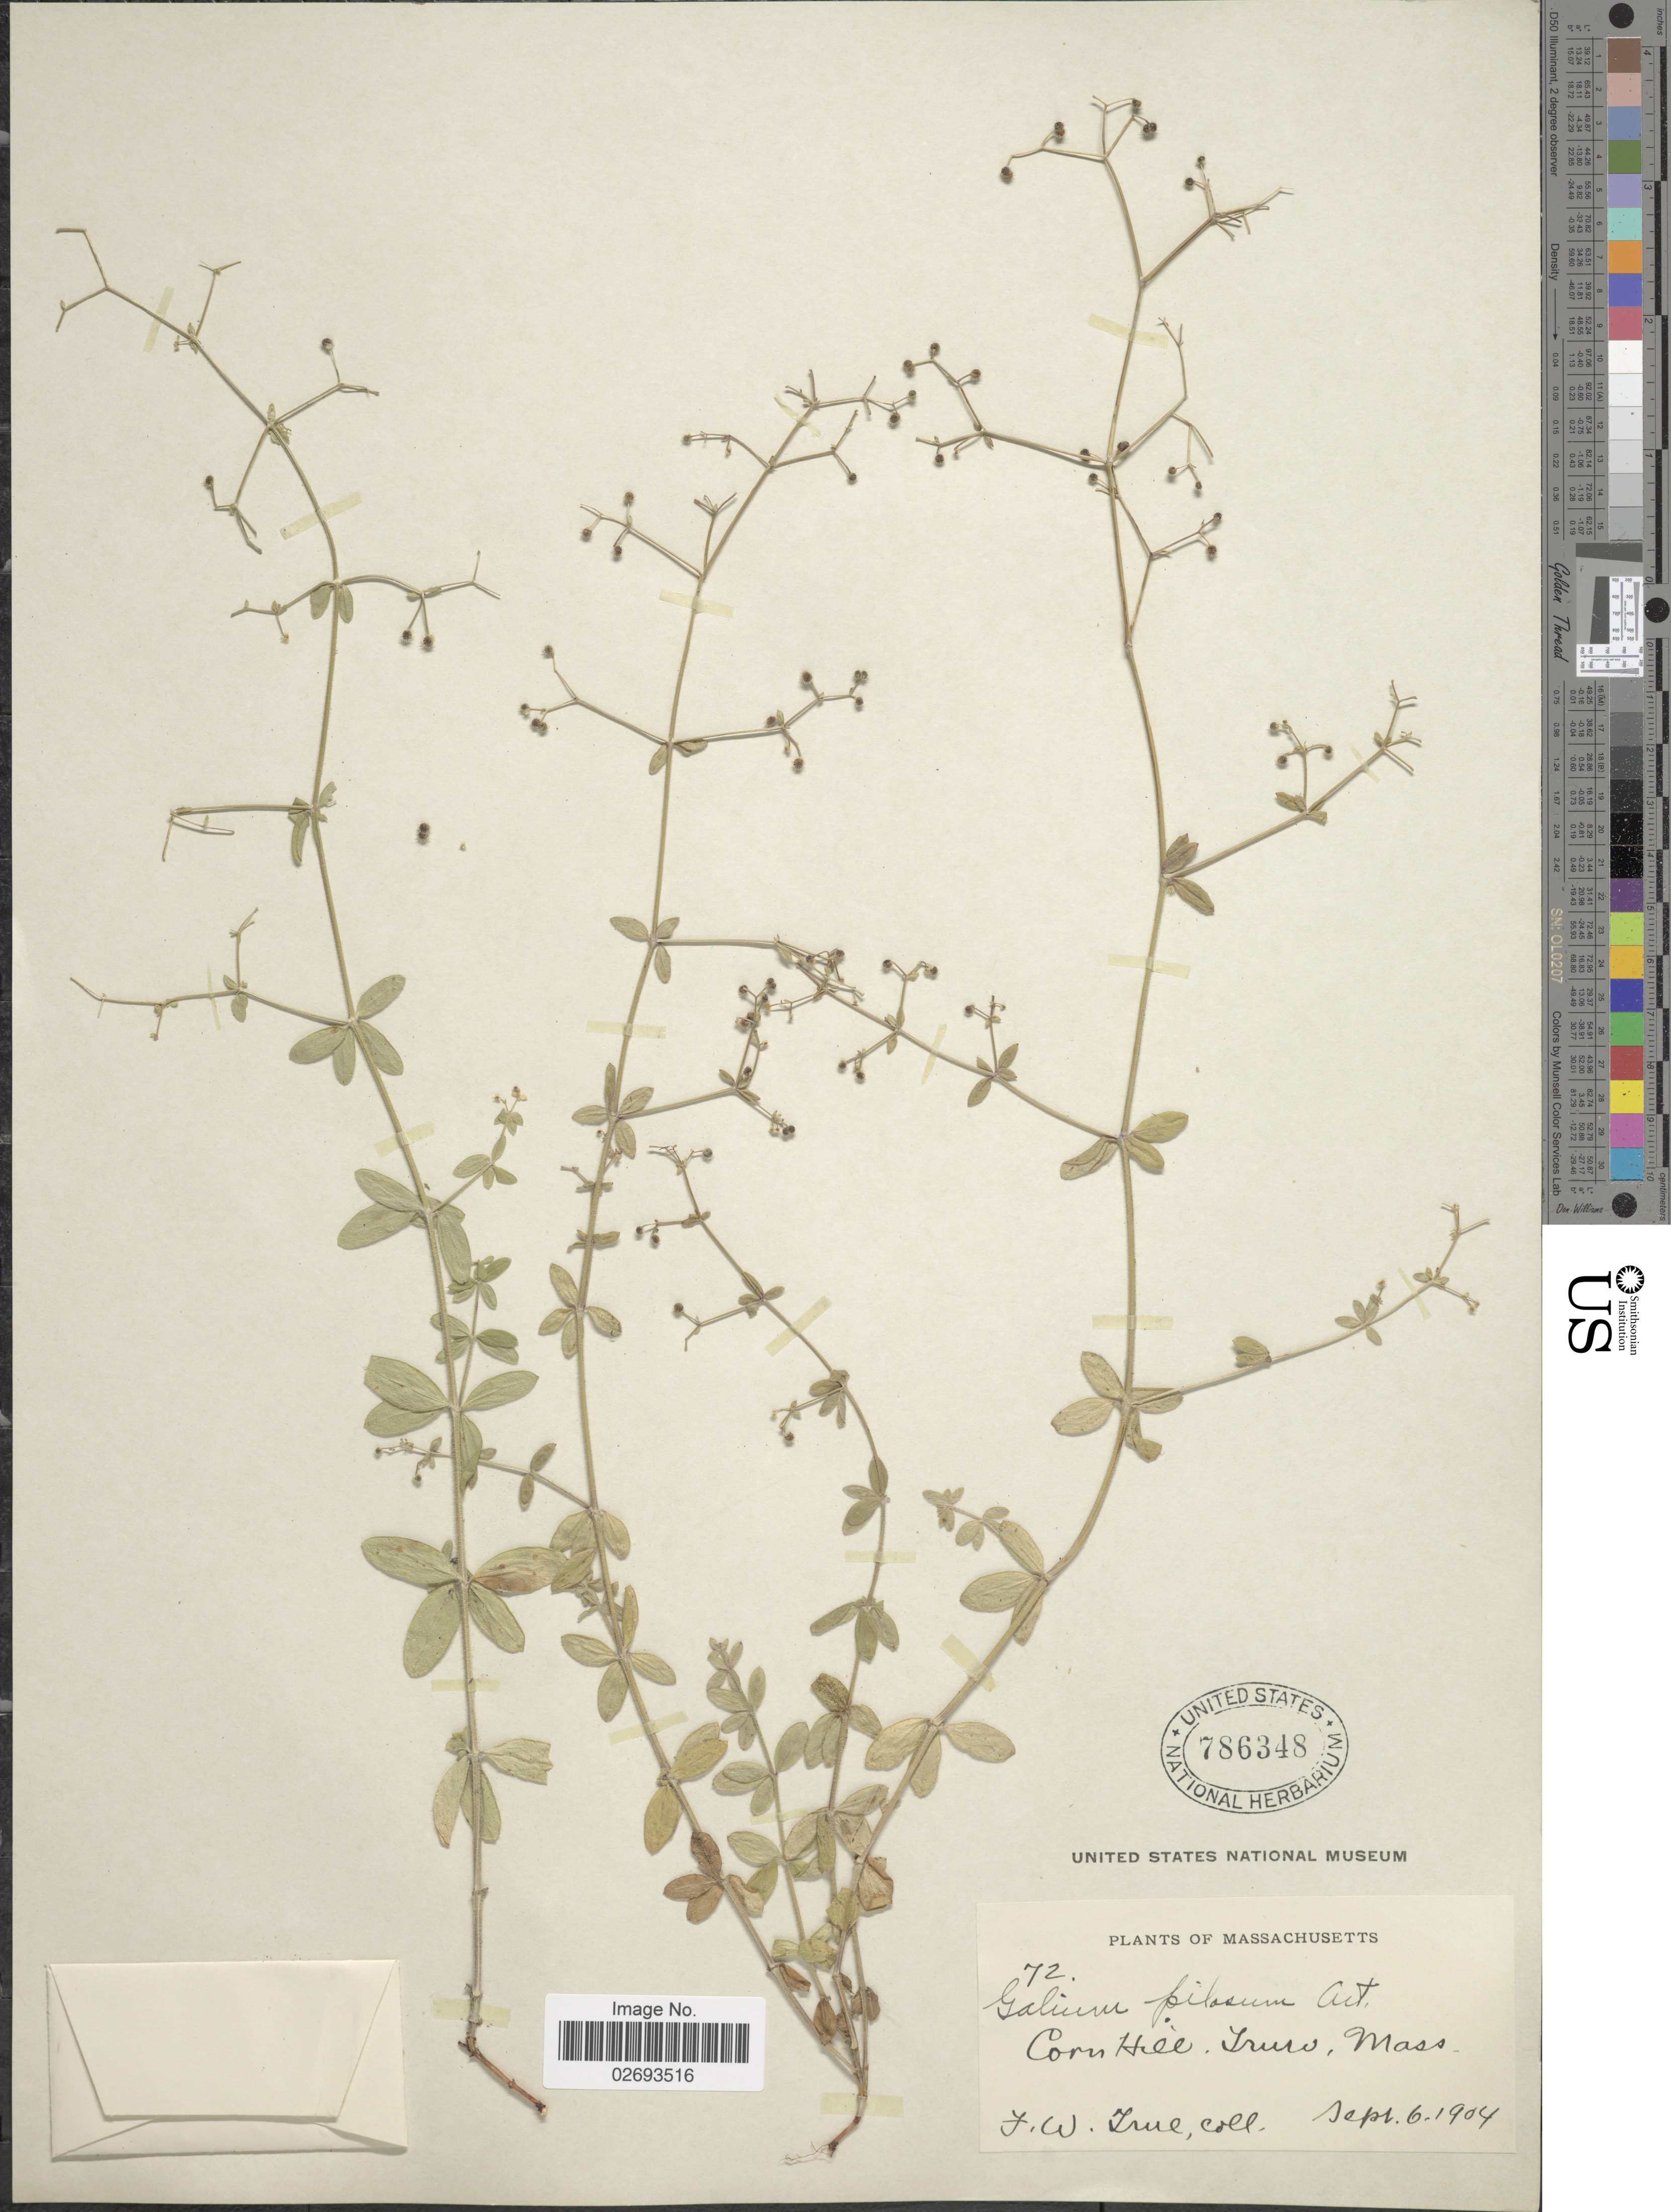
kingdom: Plantae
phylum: Tracheophyta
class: Magnoliopsida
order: Gentianales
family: Rubiaceae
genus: Galium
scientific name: Galium pilosum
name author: Aiton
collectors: F. True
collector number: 72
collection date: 1904-09-06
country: United States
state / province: Massachusetts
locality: Corn Hill, Truro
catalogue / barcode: US 786348